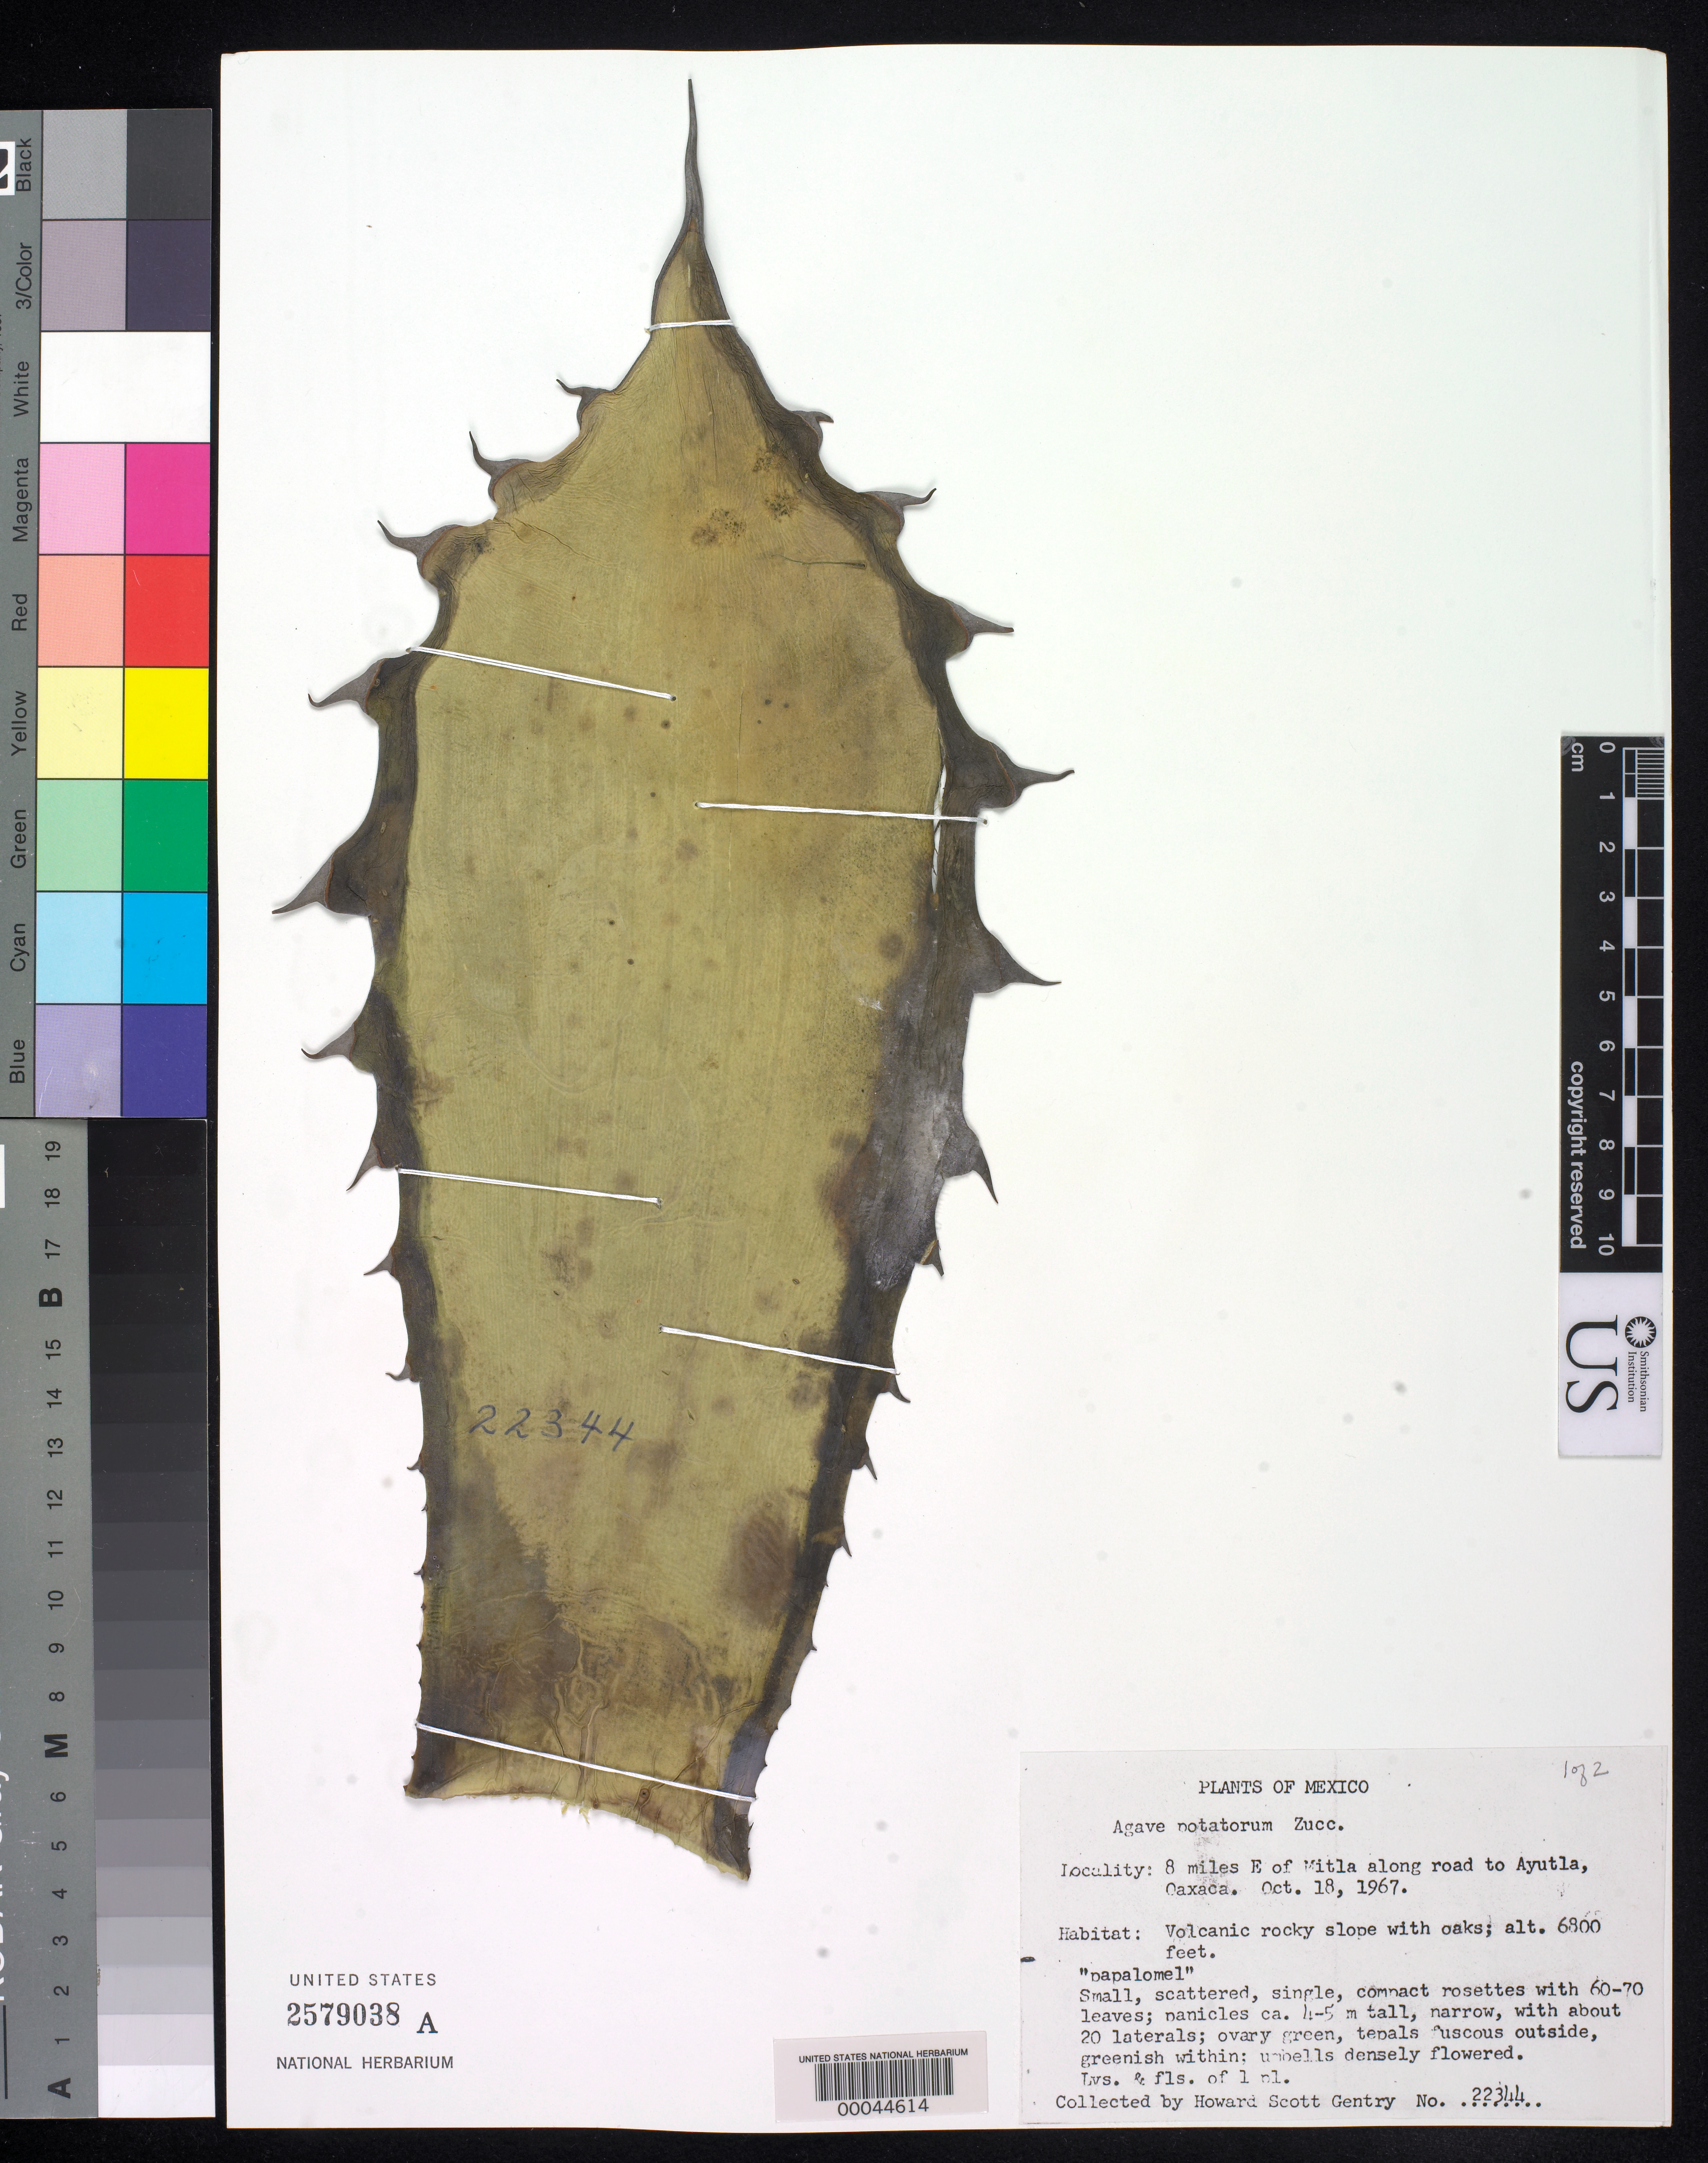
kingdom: Plantae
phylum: Tracheophyta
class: Liliopsida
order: Asparagales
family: Asparagaceae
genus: Agave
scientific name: Agave potatorum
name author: Zucc.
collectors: H. S. Gentry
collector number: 22344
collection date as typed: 18 Oct 1967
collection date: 1967-10-18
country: Mexico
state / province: Oaxaca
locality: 8 mi E of Mitla along road to Ayutla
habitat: Volcanic rocky slope with oaks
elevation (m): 2073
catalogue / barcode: US 2579038A